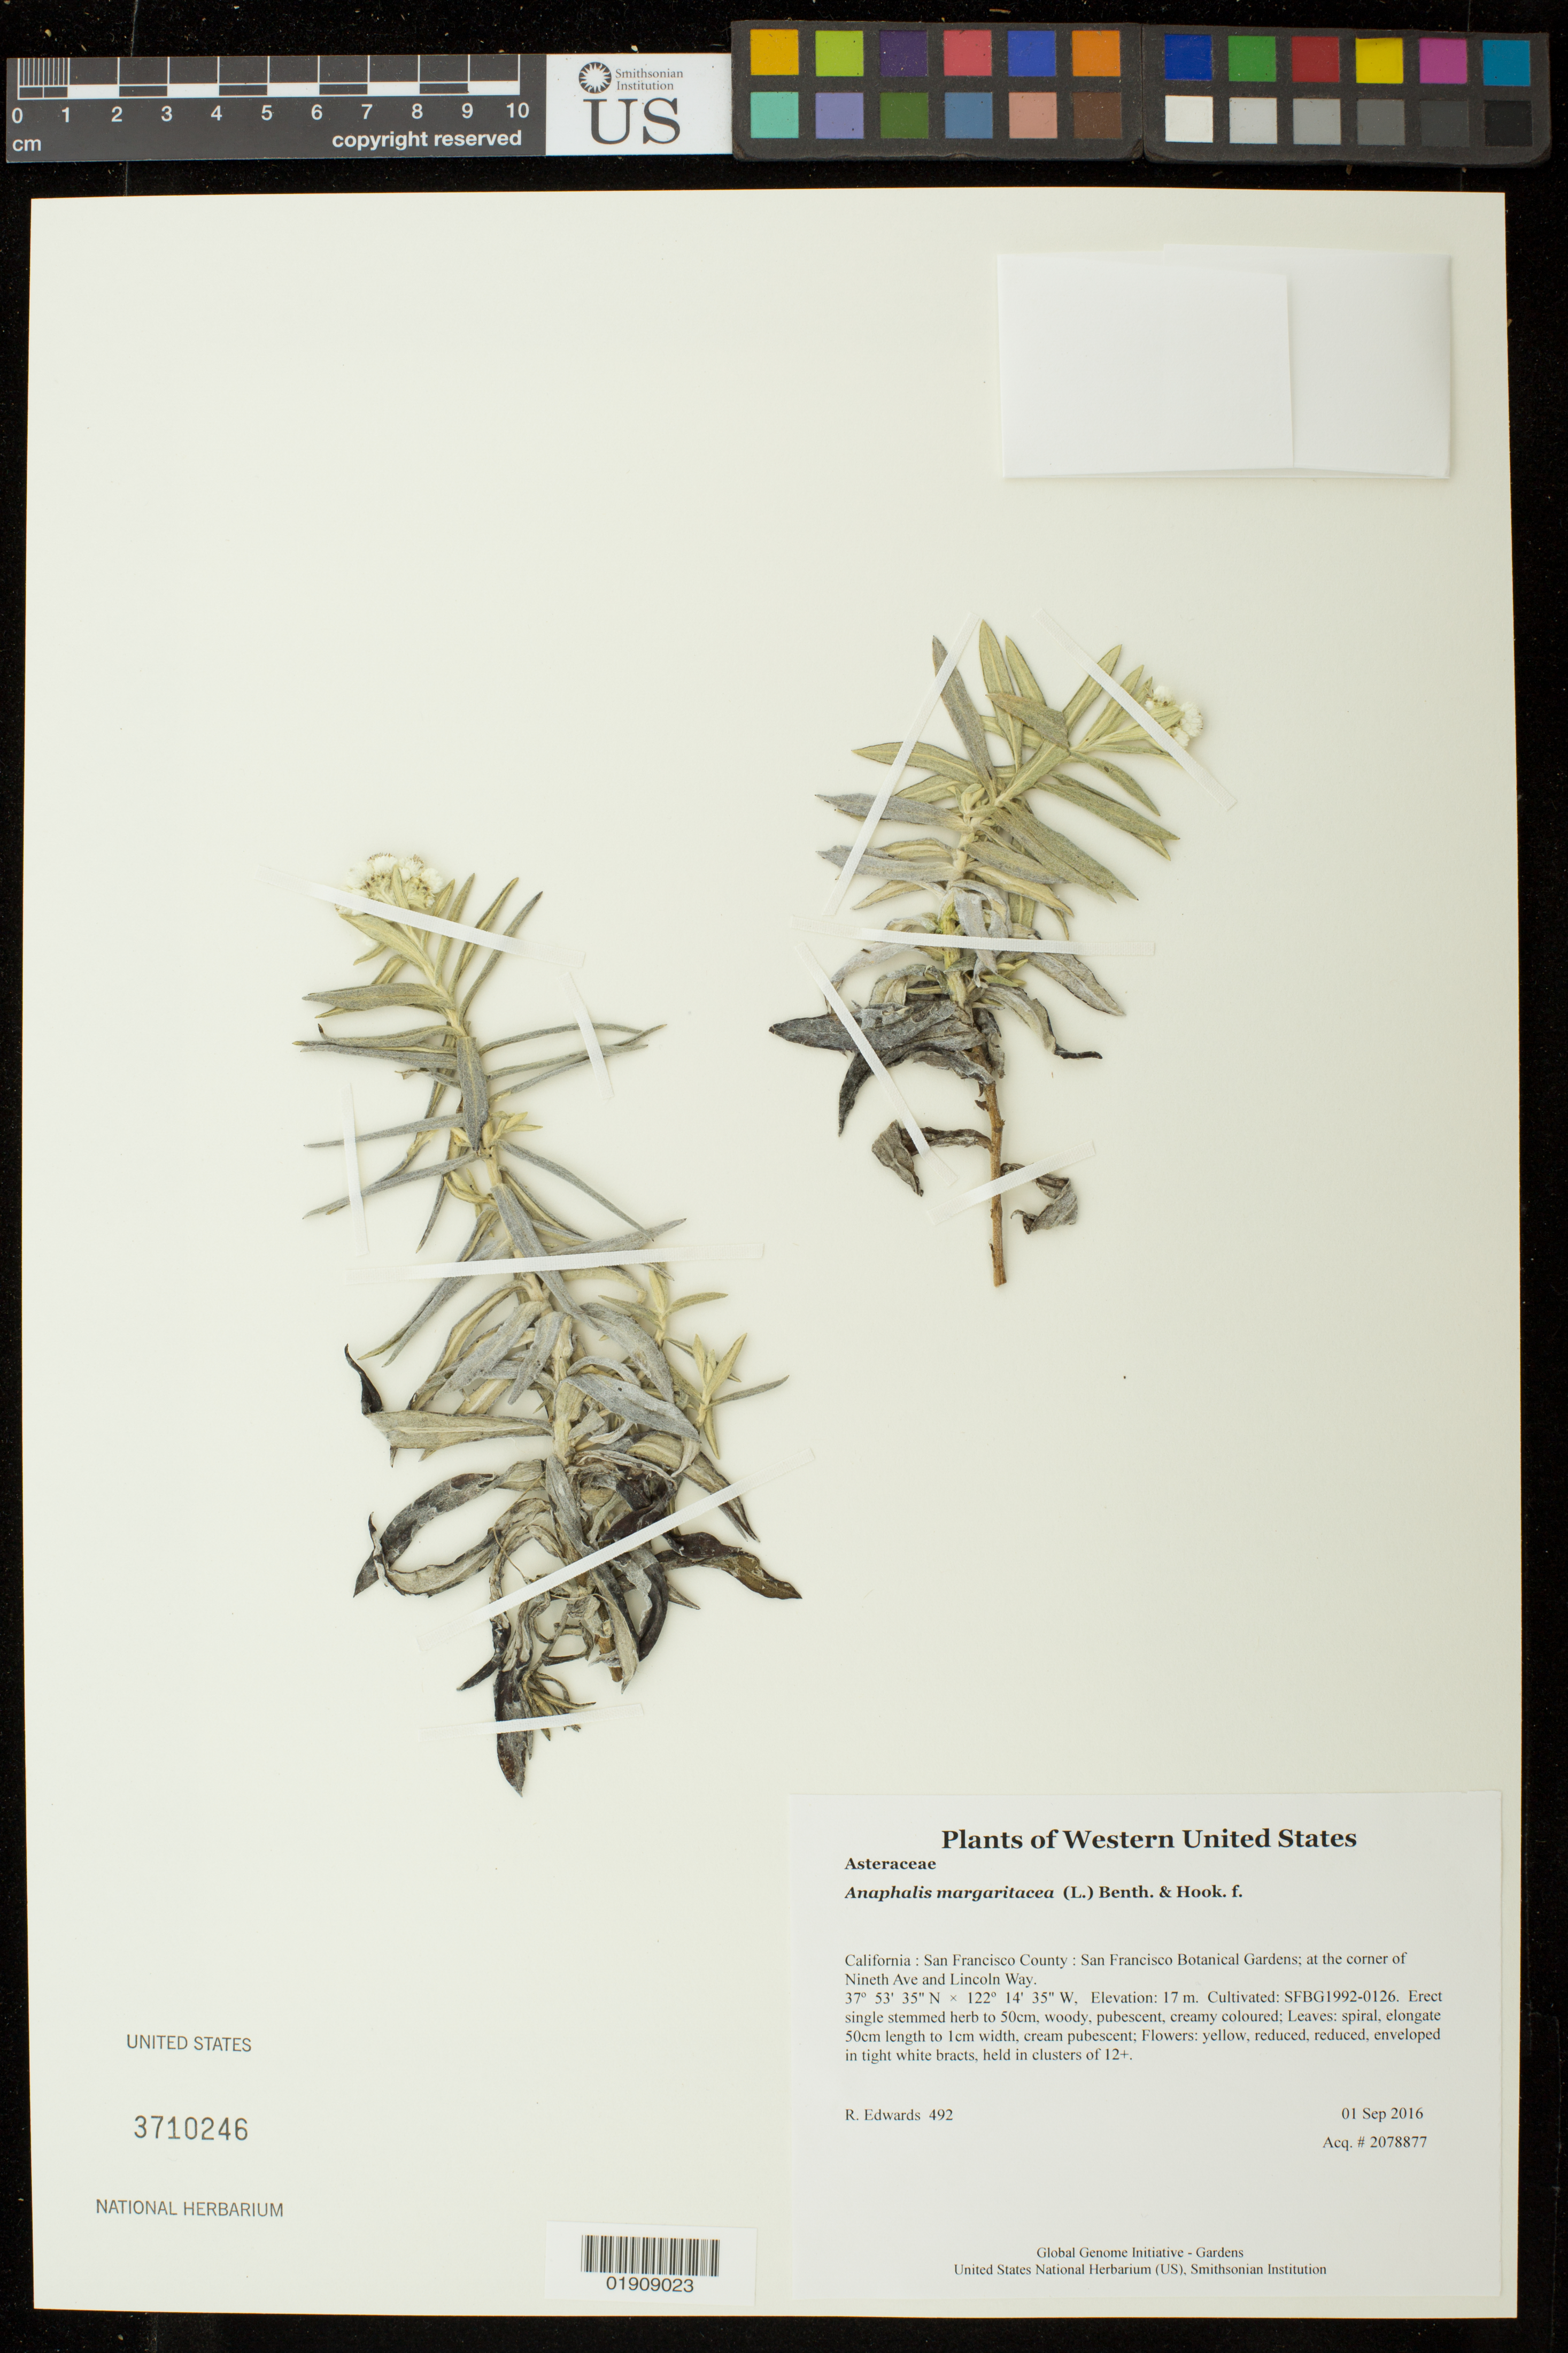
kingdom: Plantae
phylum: Tracheophyta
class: Magnoliopsida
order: Asterales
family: Asteraceae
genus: Anaphalis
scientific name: Anaphalis margaritacea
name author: (L.) Benth. & Hook. f.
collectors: R.D. Edwards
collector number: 492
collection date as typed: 1 September 2016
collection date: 2016-09-01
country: United States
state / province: California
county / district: San Francisco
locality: San Francisco Botanical Gardens; at the corner of Ninth Ave and Lincoln Way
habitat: Cultivated: SFBG1992-0126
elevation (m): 16.9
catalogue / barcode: US 3710246